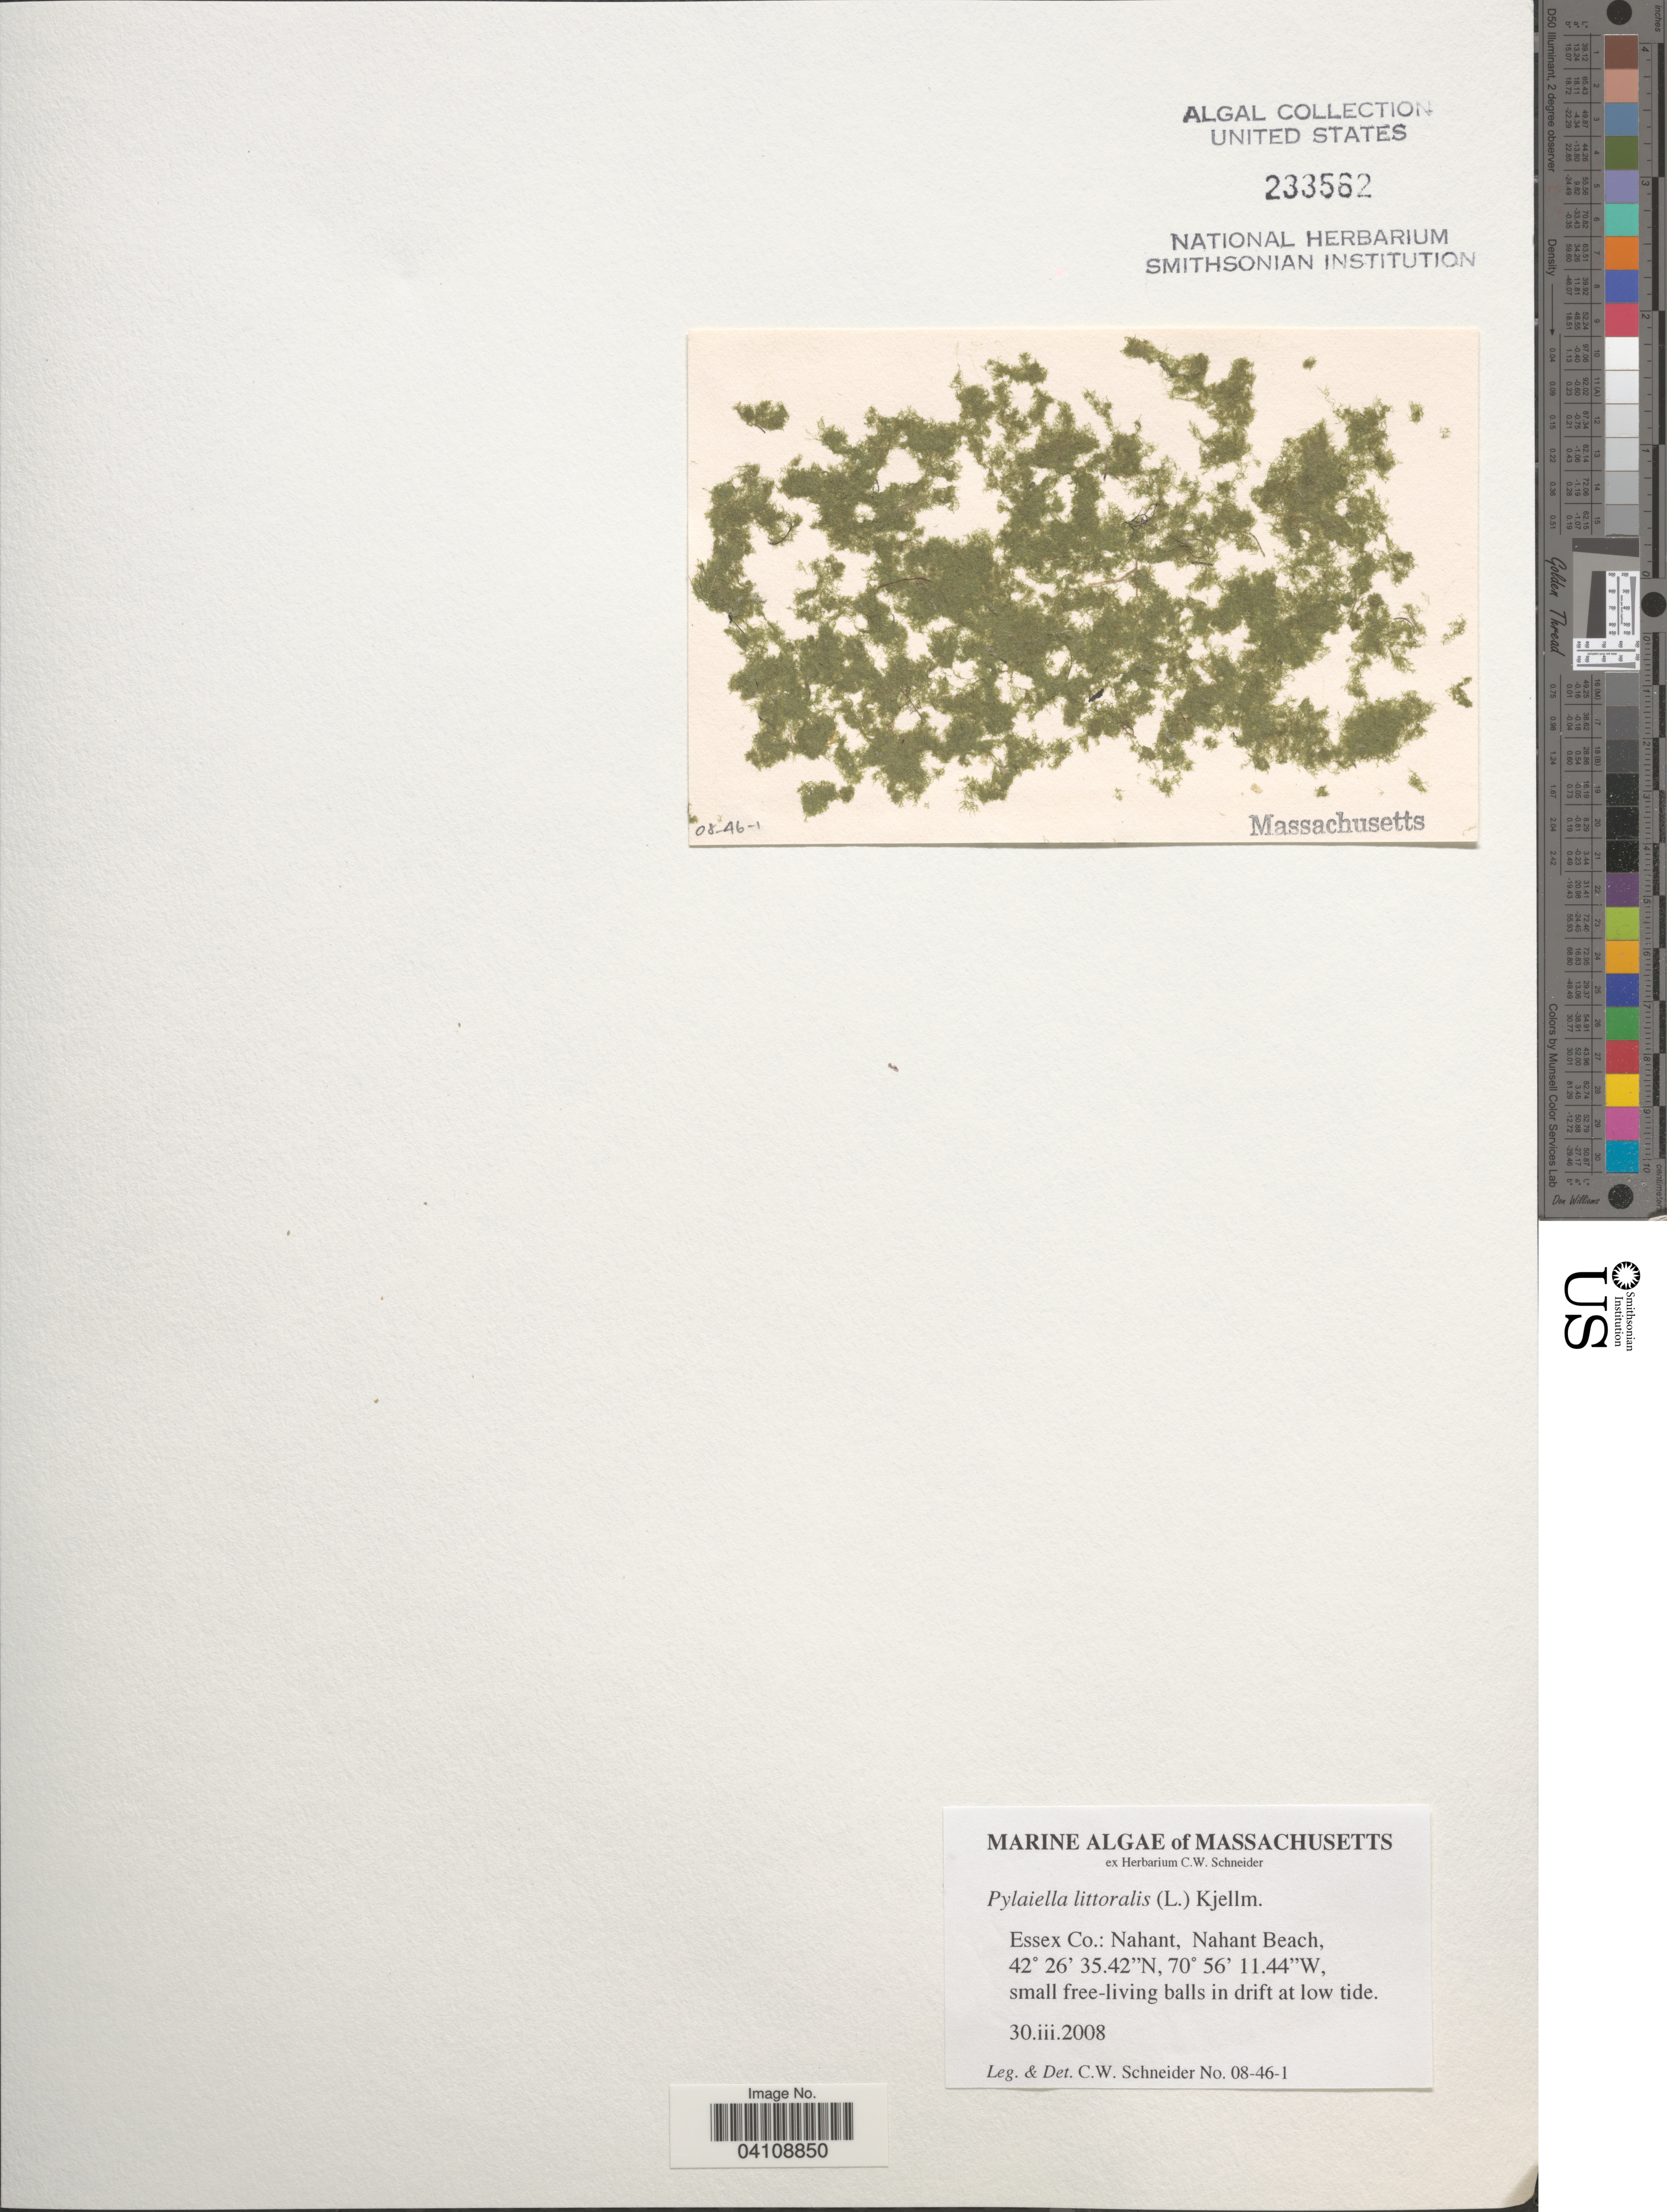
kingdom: Chromista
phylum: Ochrophyta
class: Phaeophyceae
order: Ectocarpales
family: Acinetosporaceae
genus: Pylaiella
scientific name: Pylaiella littoralis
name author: (L.) Kjellman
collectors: C. W.Schneider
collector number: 08-46-1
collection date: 2008-03-30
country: United States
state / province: Massachusetts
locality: Essex Co.: Nahant, Nahant Beach.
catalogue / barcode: US 233562